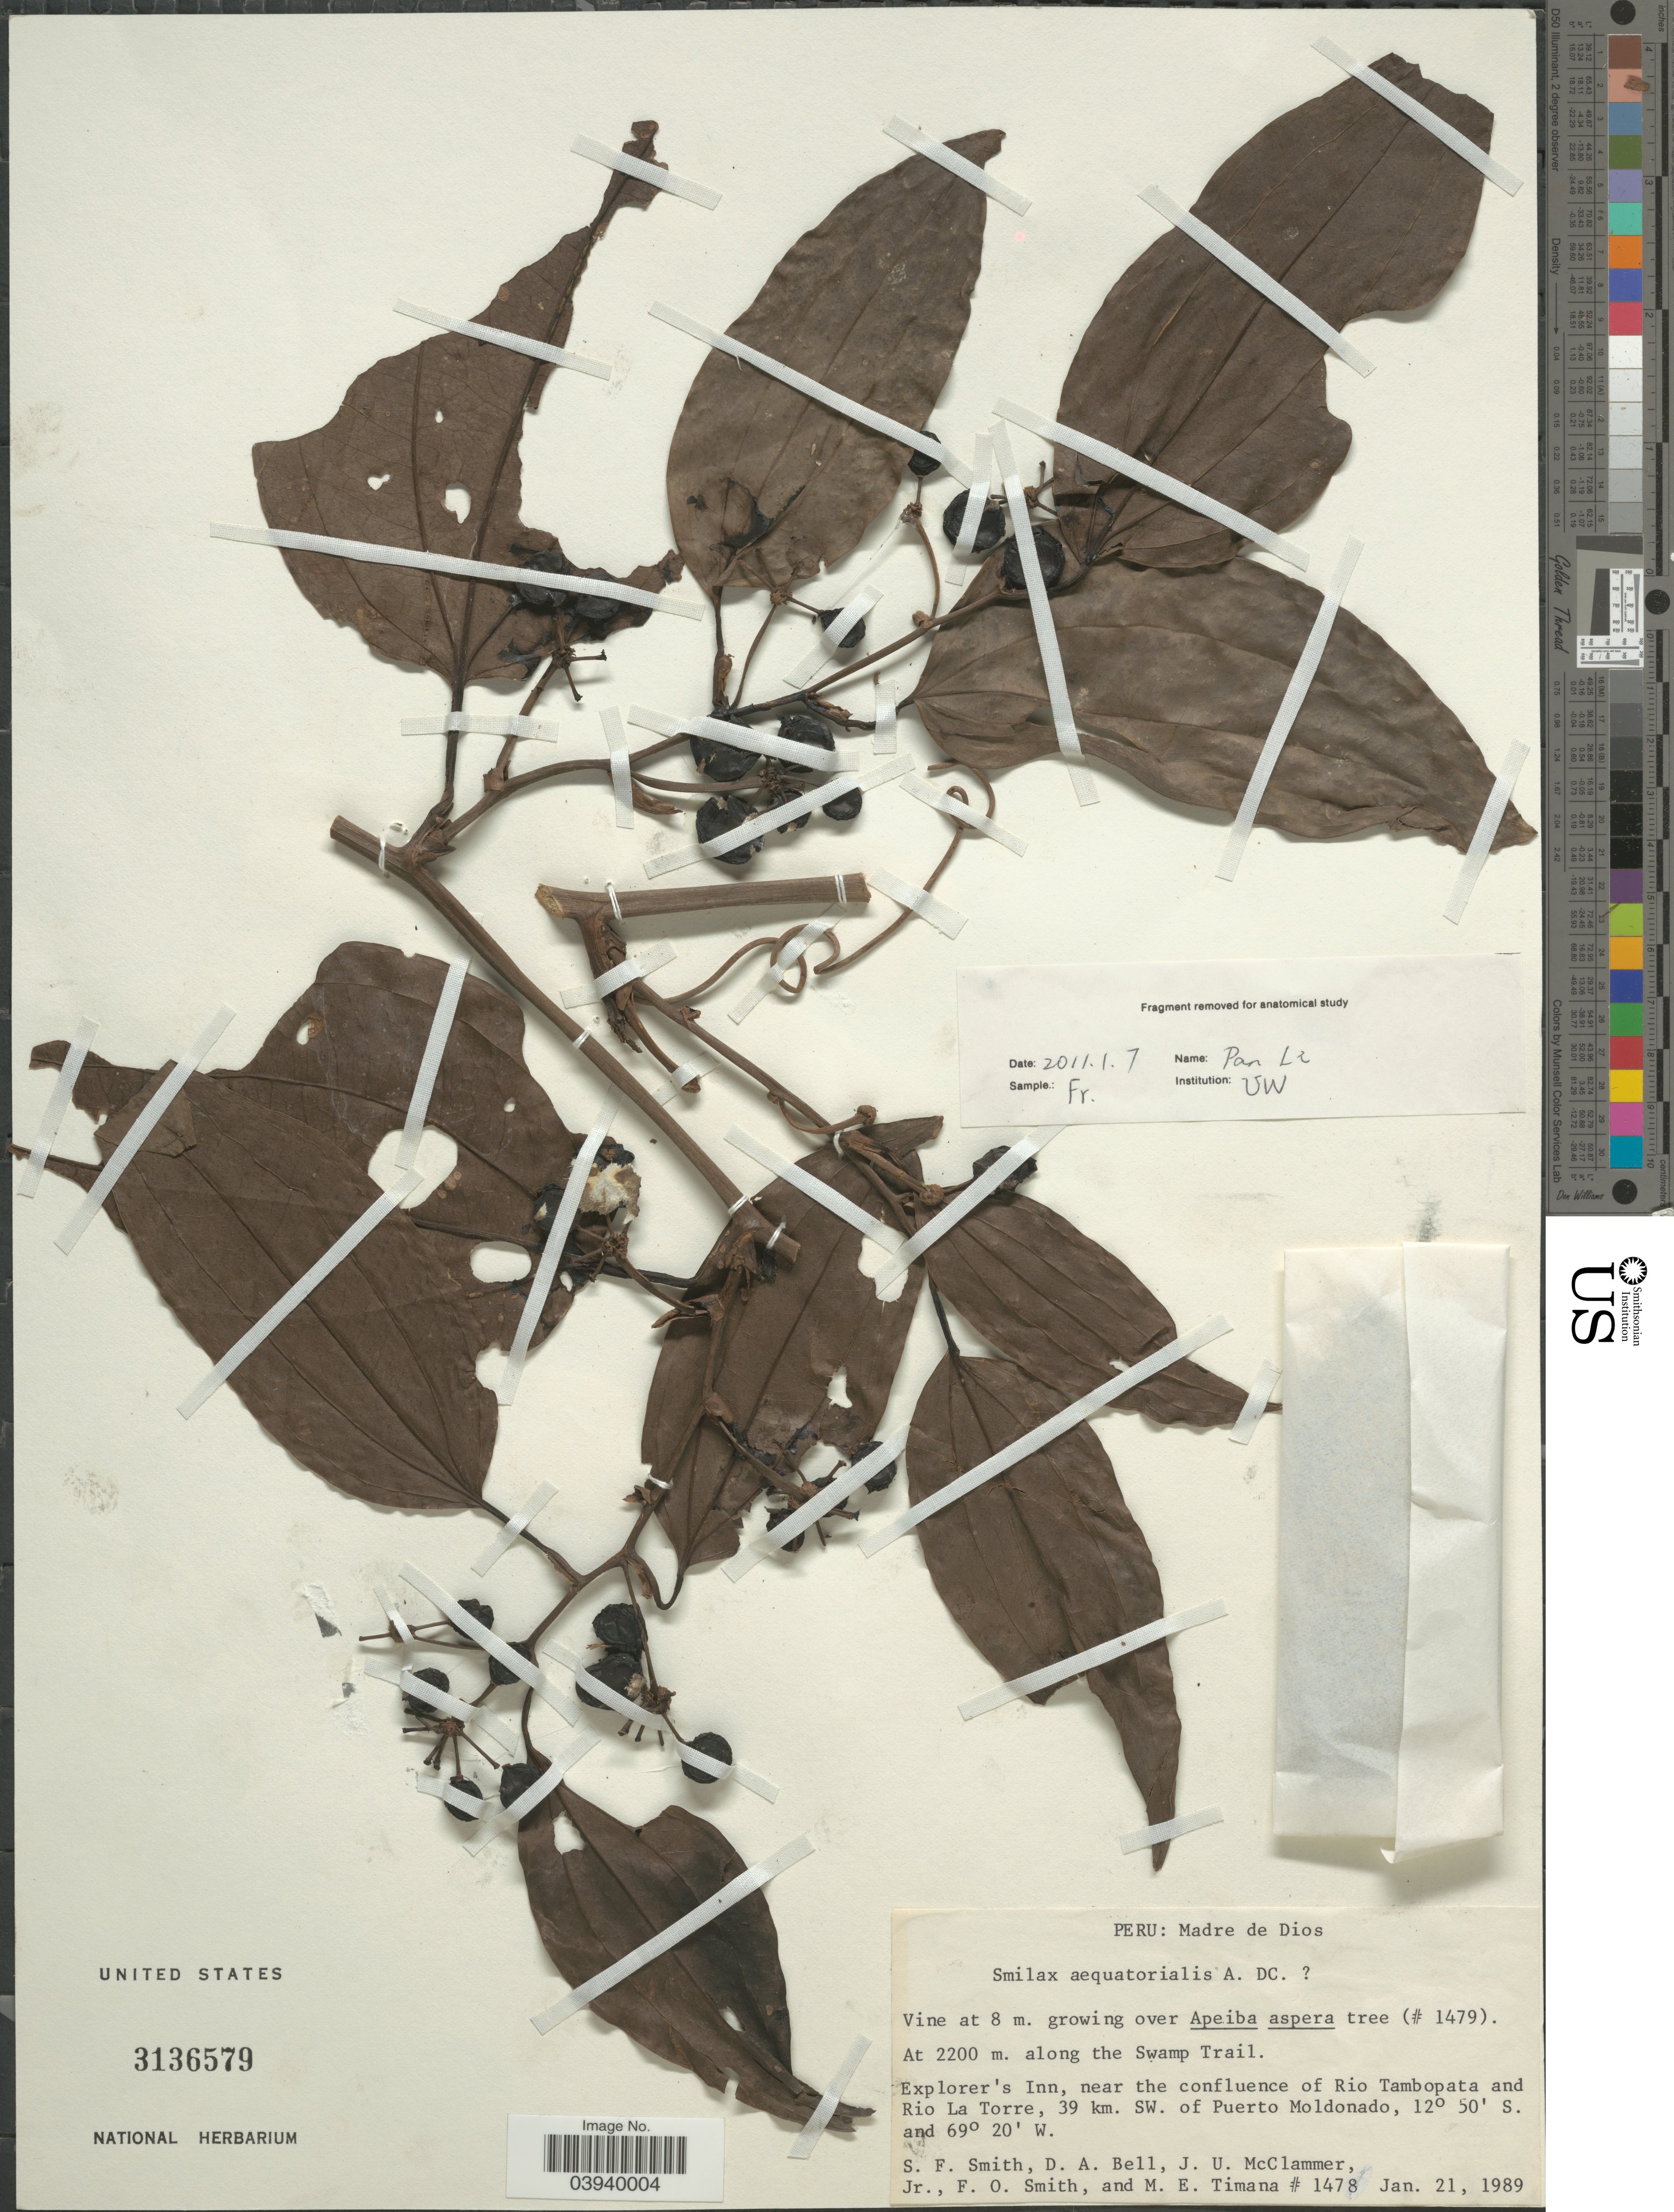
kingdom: Plantae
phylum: Tracheophyta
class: Liliopsida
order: Liliales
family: Smilacaceae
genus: Smilax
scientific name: Smilax aequatorialis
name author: A. DC.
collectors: S.F. Smith, D. A. Bell, J. McClammer Jr. & F. Smith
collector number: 1478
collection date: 1989-01-21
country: Peru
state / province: Madre de Dios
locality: Along the Swamp Trail. Explorer's Inn, near the confluence of Rio Tambopata and Rio La Torre, 39 km. SW. of Puerto Moldonado.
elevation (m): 2200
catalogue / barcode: US 3136579